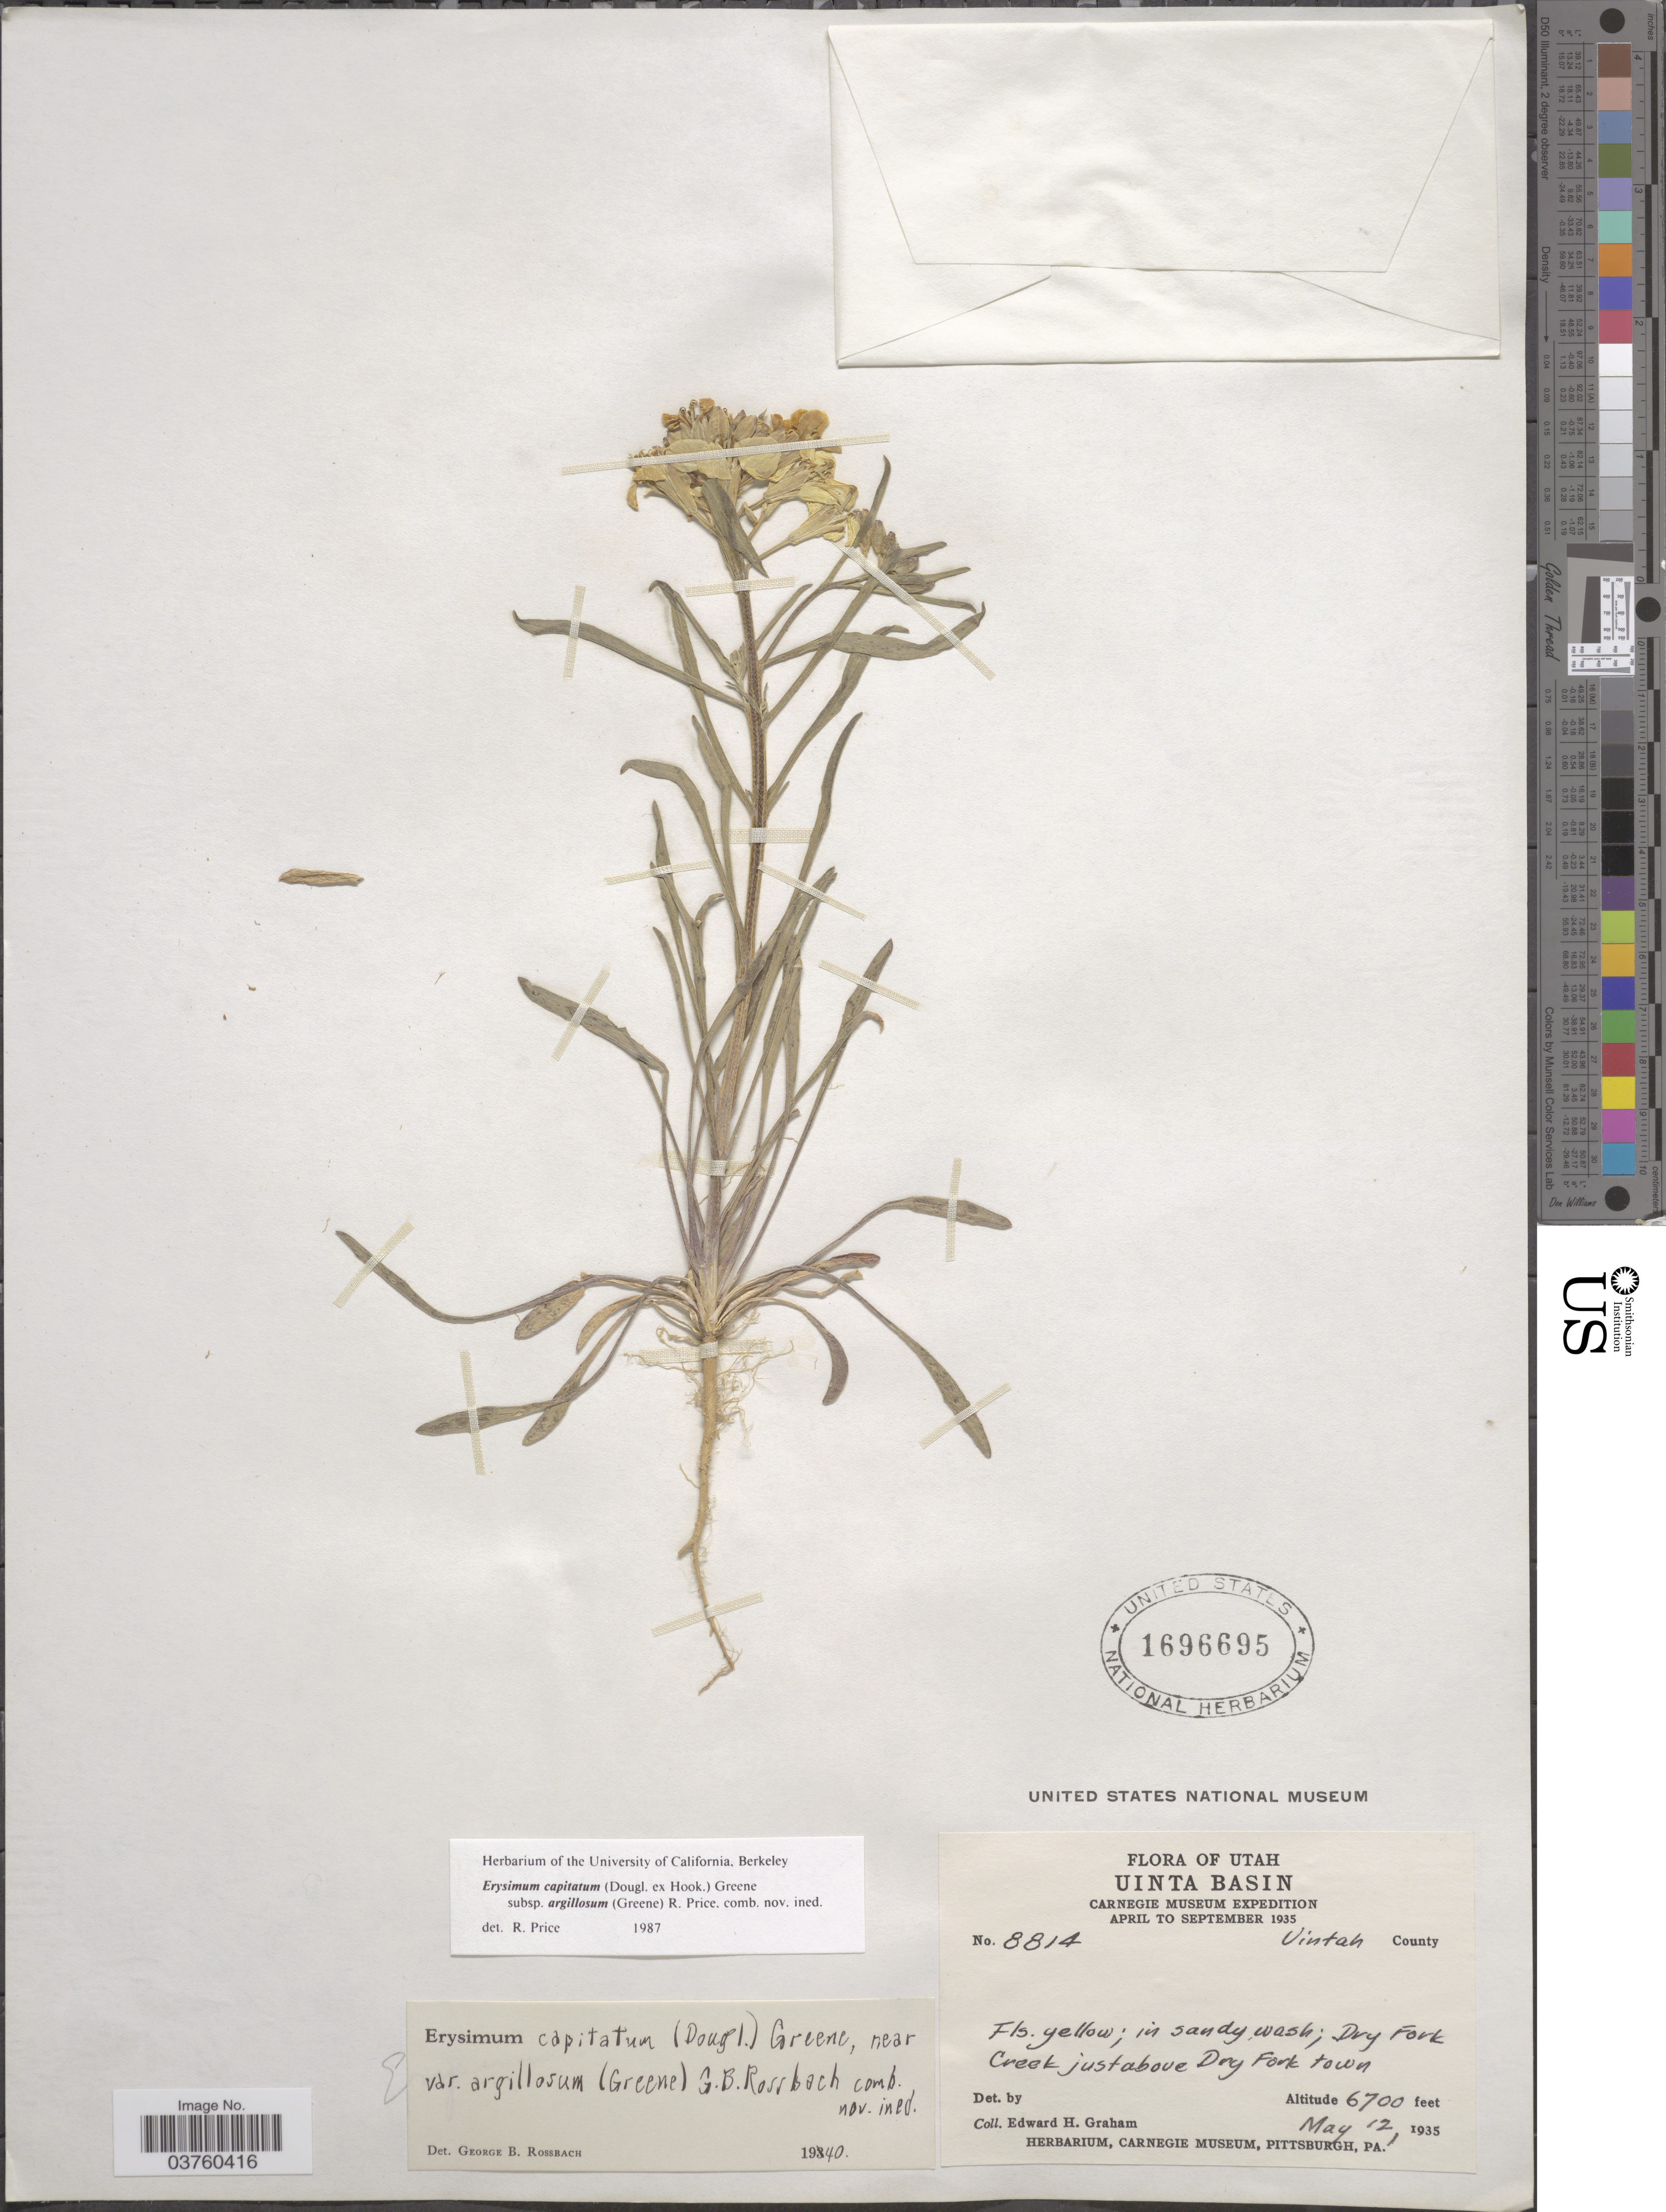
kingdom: Plantae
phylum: Tracheophyta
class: Magnoliopsida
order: Brassicales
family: Brassicaceae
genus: Erysimum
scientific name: Erysimum capitatum subsp. argillosum (Greene) R.A. Price comb. nov. ined.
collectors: E. H. Graham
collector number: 8814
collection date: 1935-05-12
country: United States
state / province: Utah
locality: Uinta Basin. Uintah County. Dry Fork Creek just above Dry Fork town.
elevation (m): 2042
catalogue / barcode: US 1696695